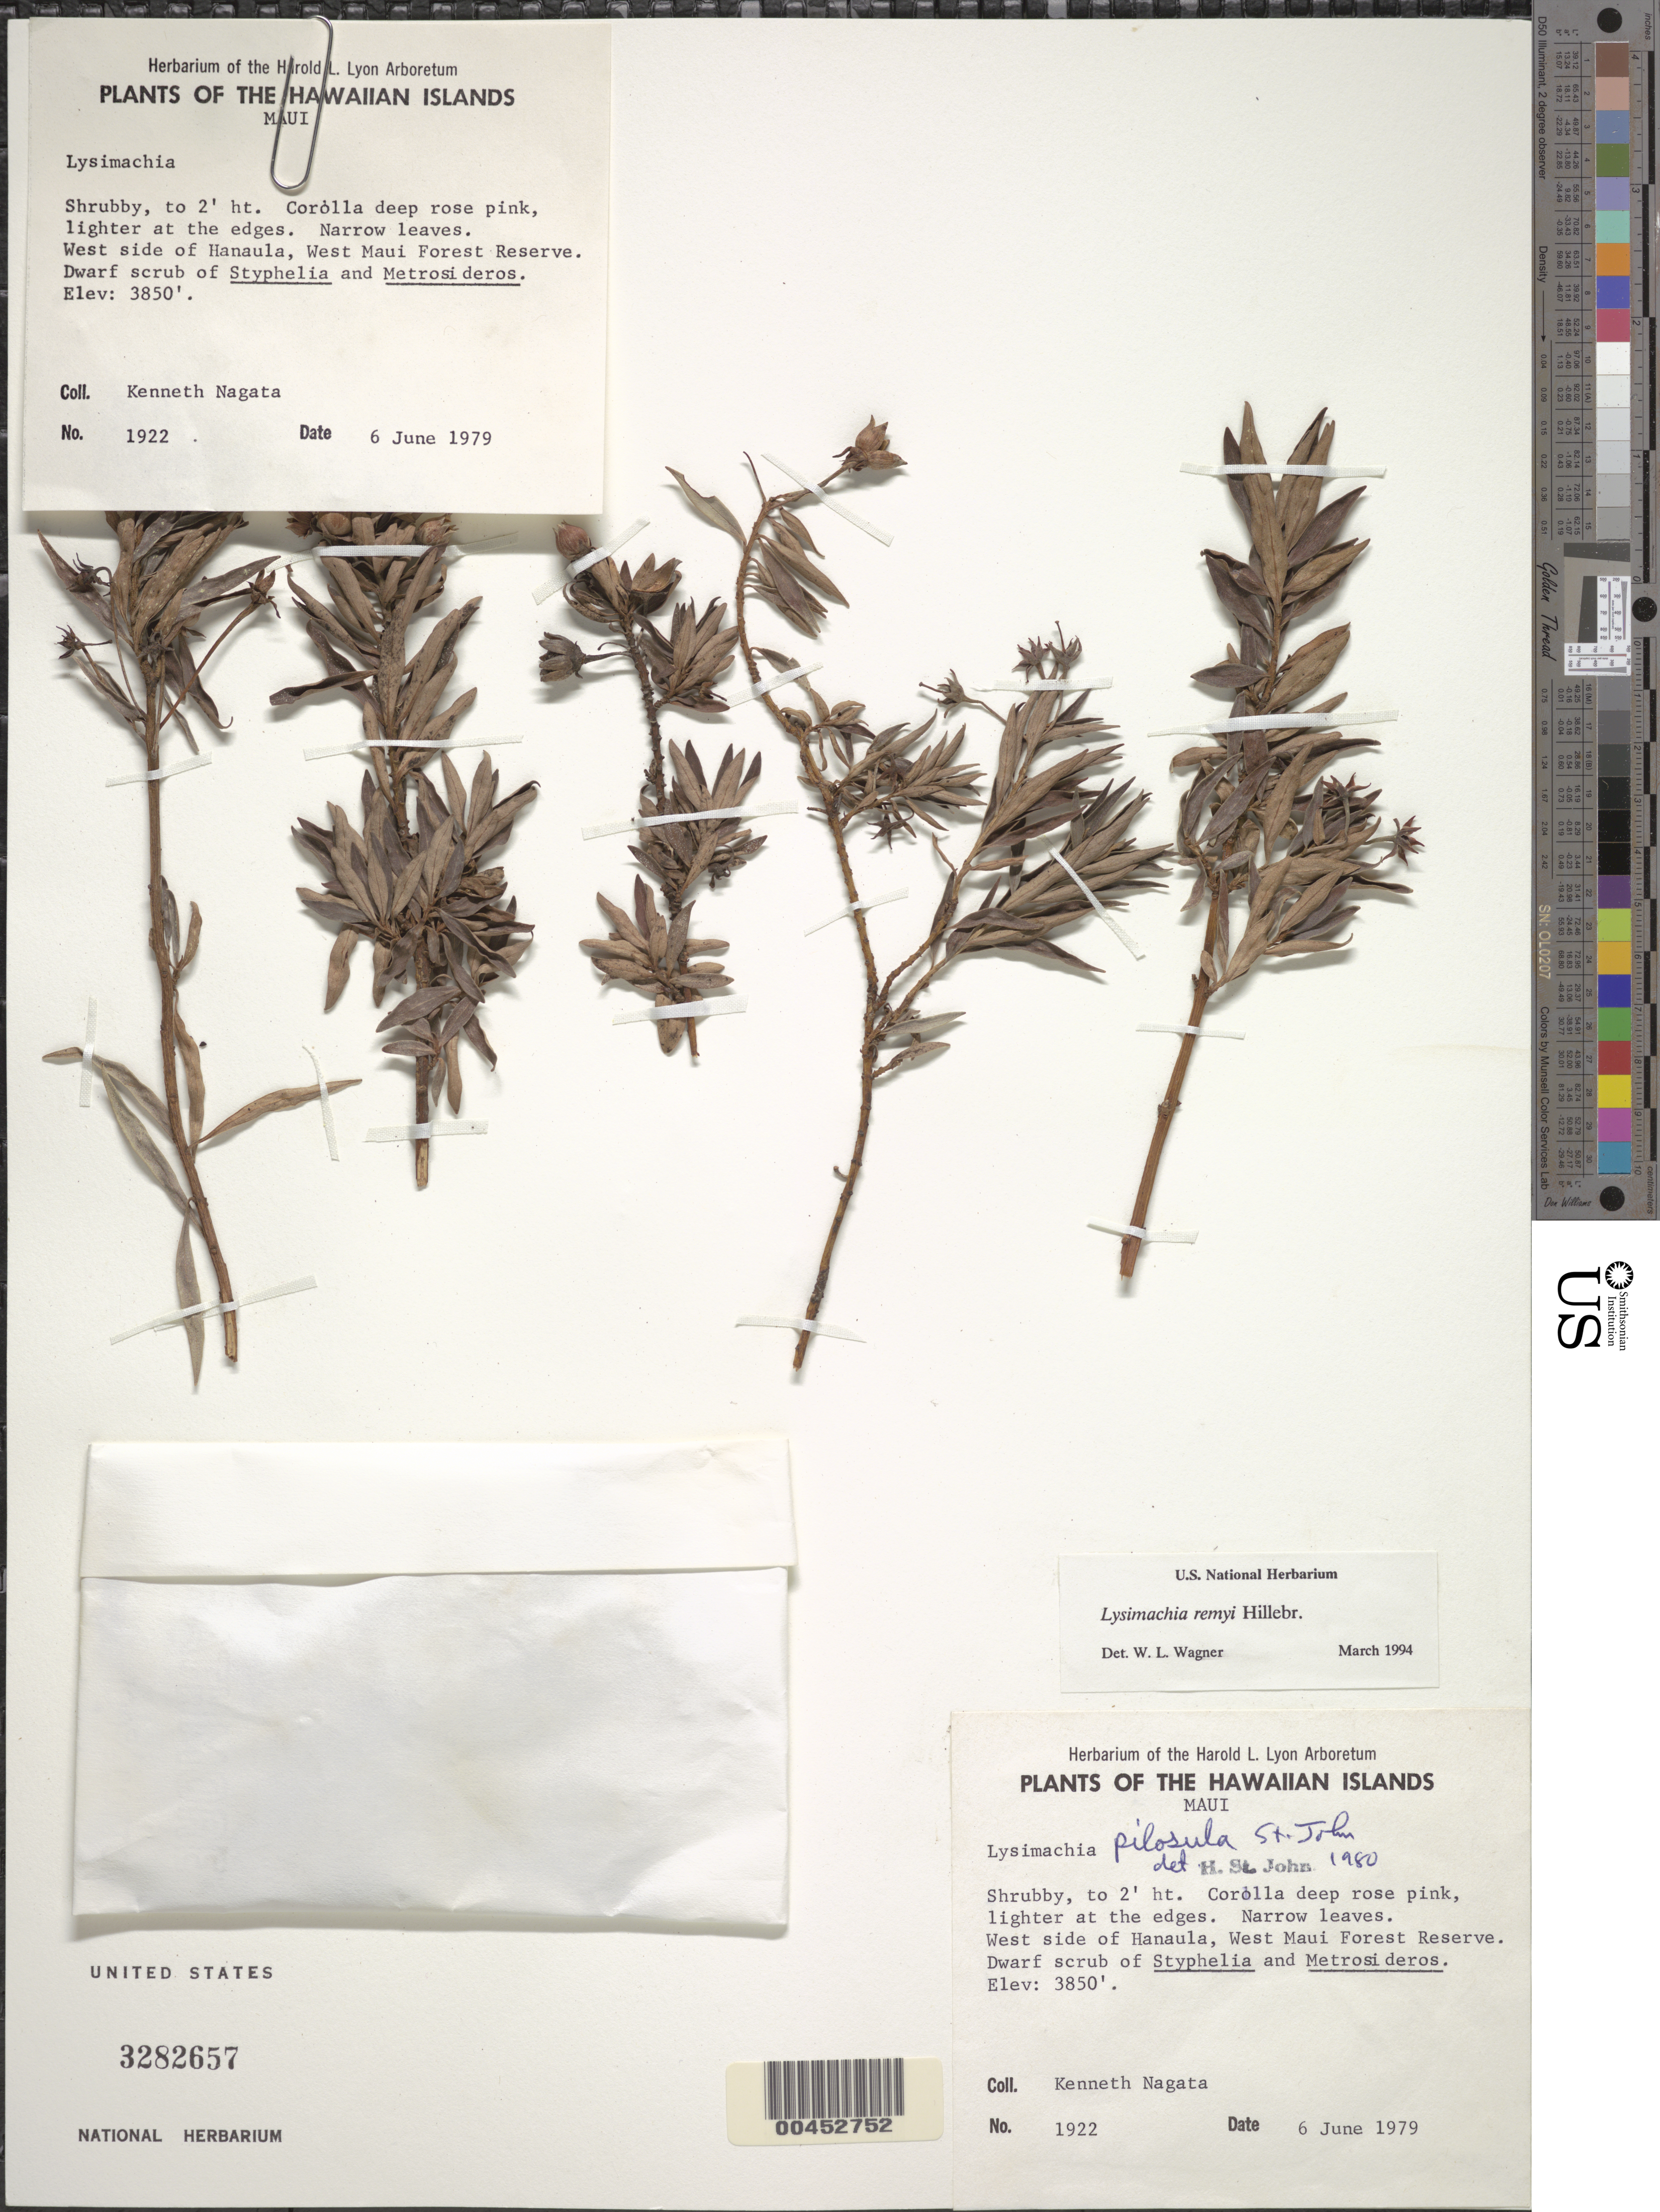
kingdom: Plantae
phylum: Tracheophyta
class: Magnoliopsida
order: Ericales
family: Primulaceae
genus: Lysimachia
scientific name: Lysimachia remyi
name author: Hillebr.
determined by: Wagner, W. L., (BOT), Smithsonian Institution - National Museum of Natural History (UNITED STATES)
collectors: K. Nagata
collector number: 1922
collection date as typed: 6 Jun 1979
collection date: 1979-06-06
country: United States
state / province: Hawaii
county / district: Maui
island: Maui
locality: W side of Hanaula, West Maui Forest Reserve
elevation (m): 1173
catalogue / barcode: US 3282657